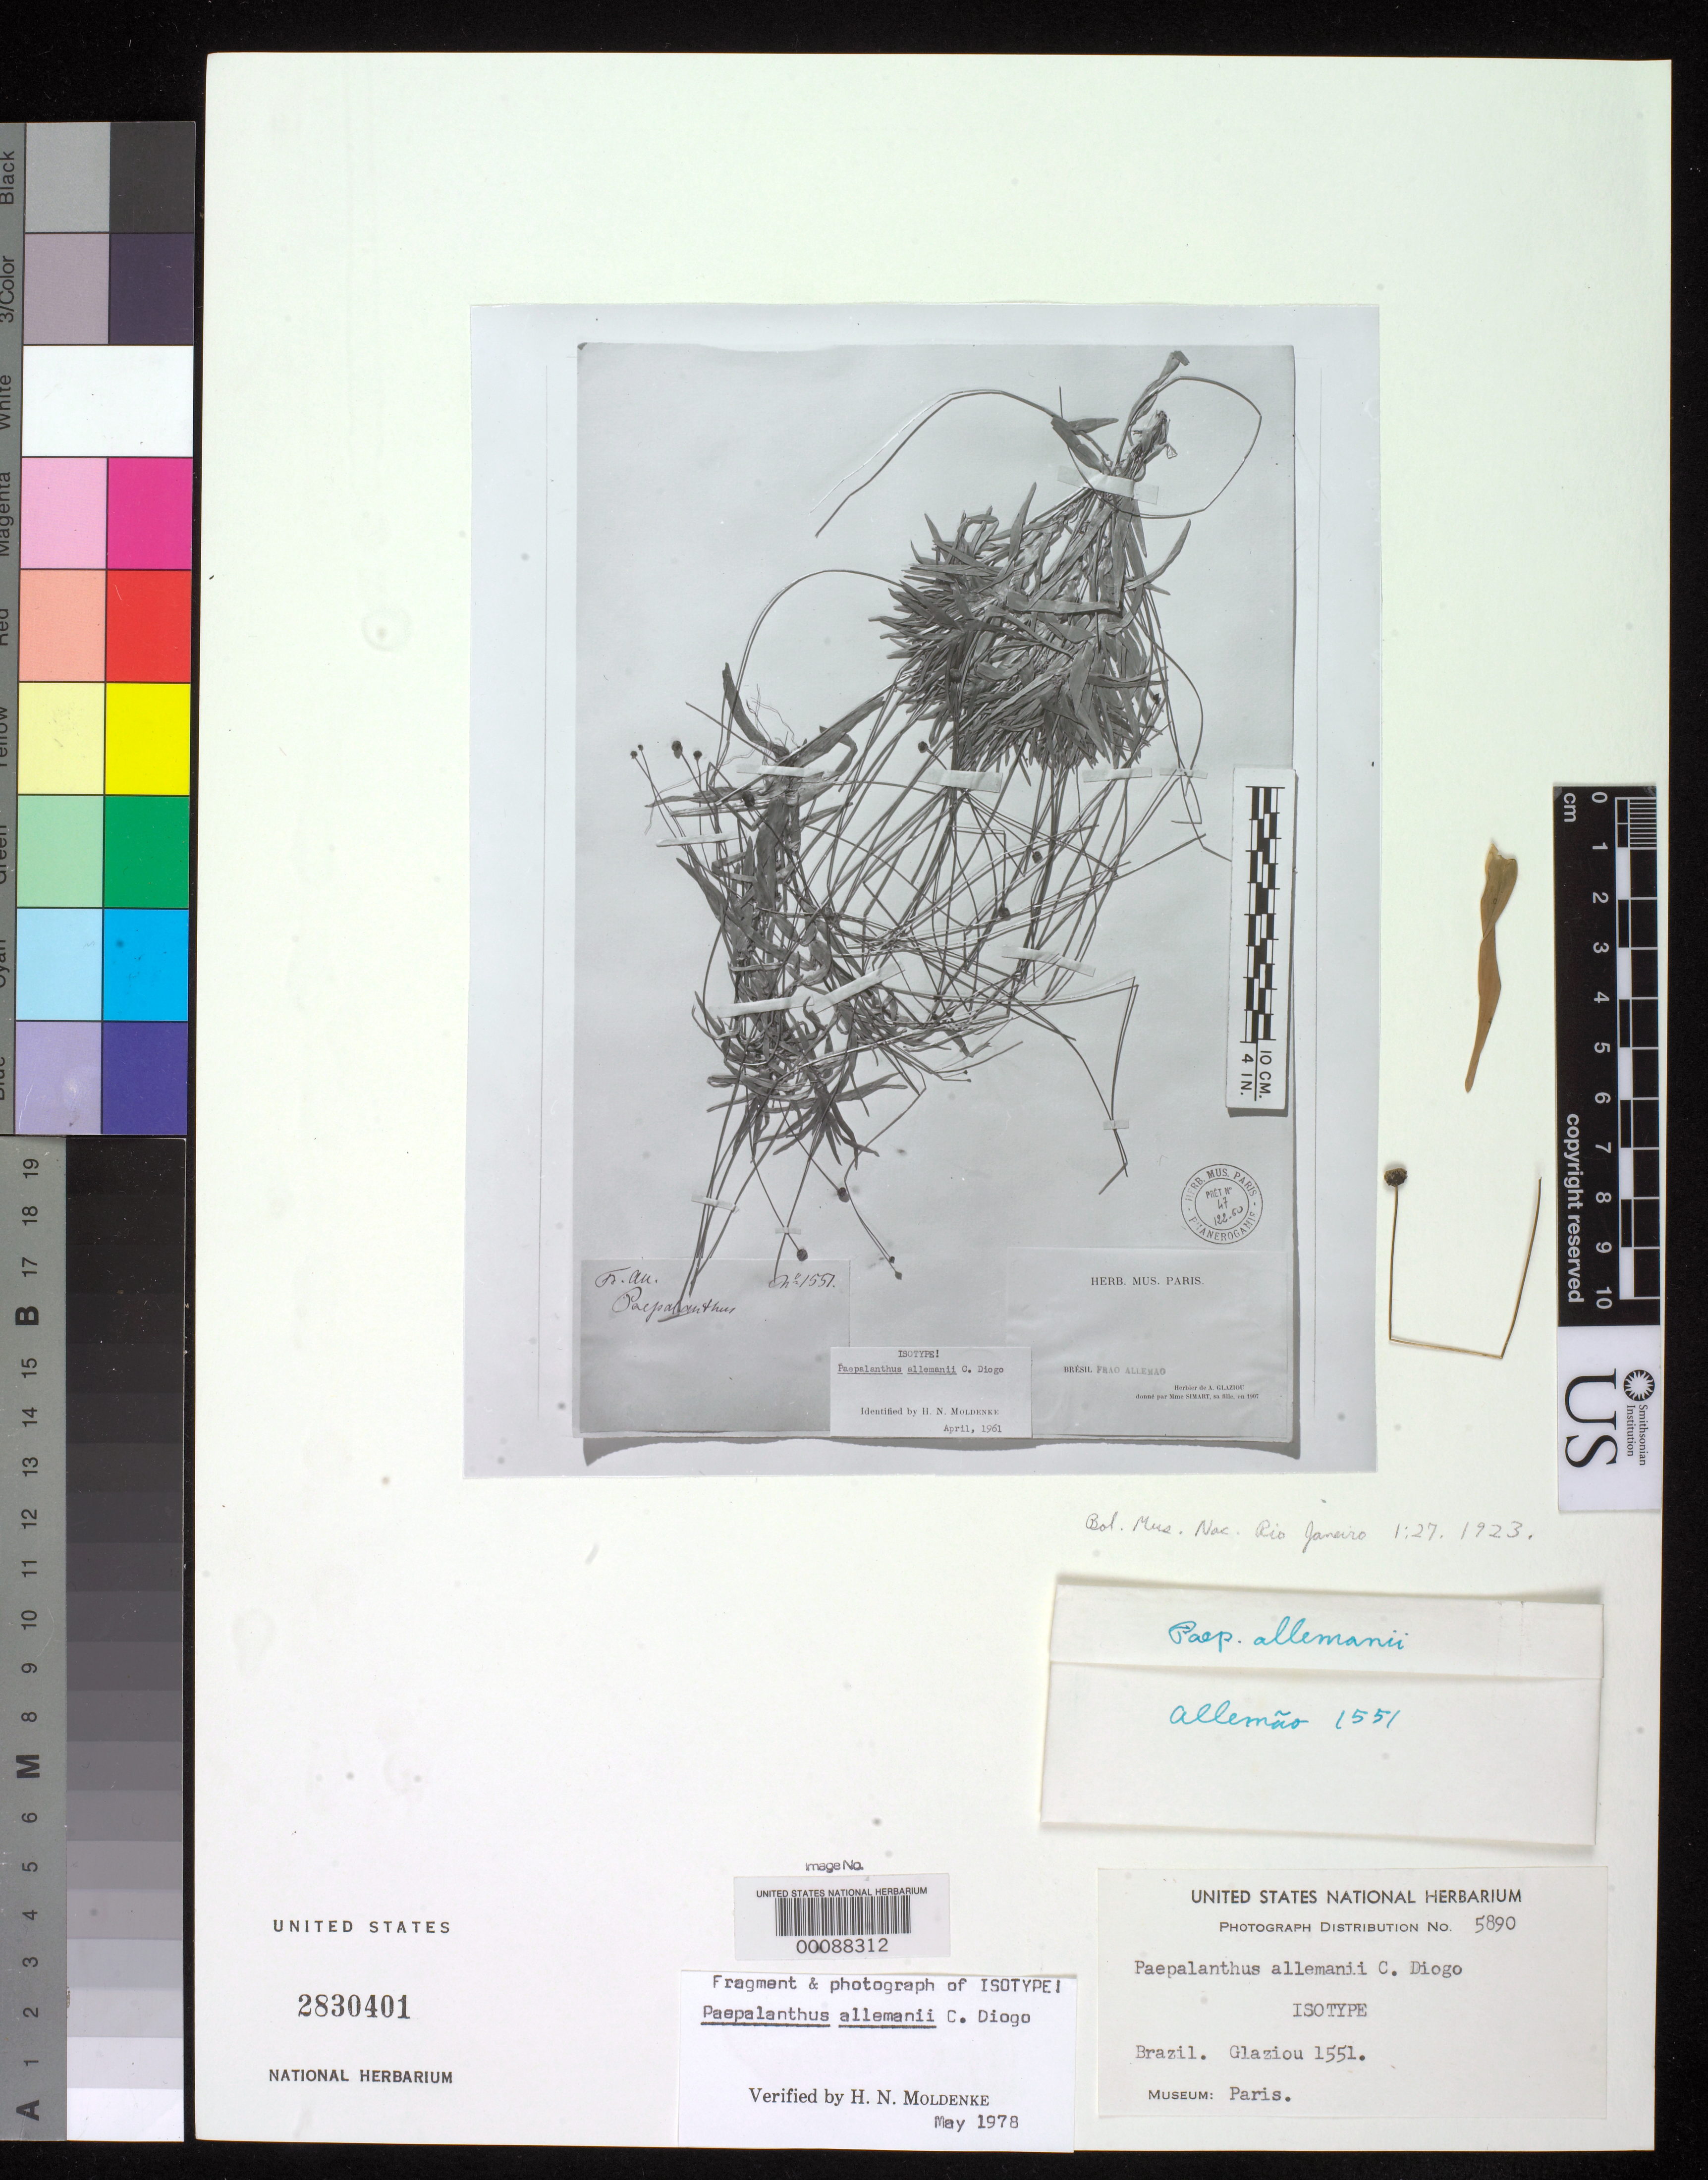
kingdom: Plantae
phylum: Tracheophyta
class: Liliopsida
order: Poales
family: Eriocaulaceae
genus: Paepalanthus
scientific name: Paepalanthus allemanii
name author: Diogo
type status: Type Material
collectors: F. F. Allemão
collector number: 1551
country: Brazil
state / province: Ceará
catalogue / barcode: US 2830401